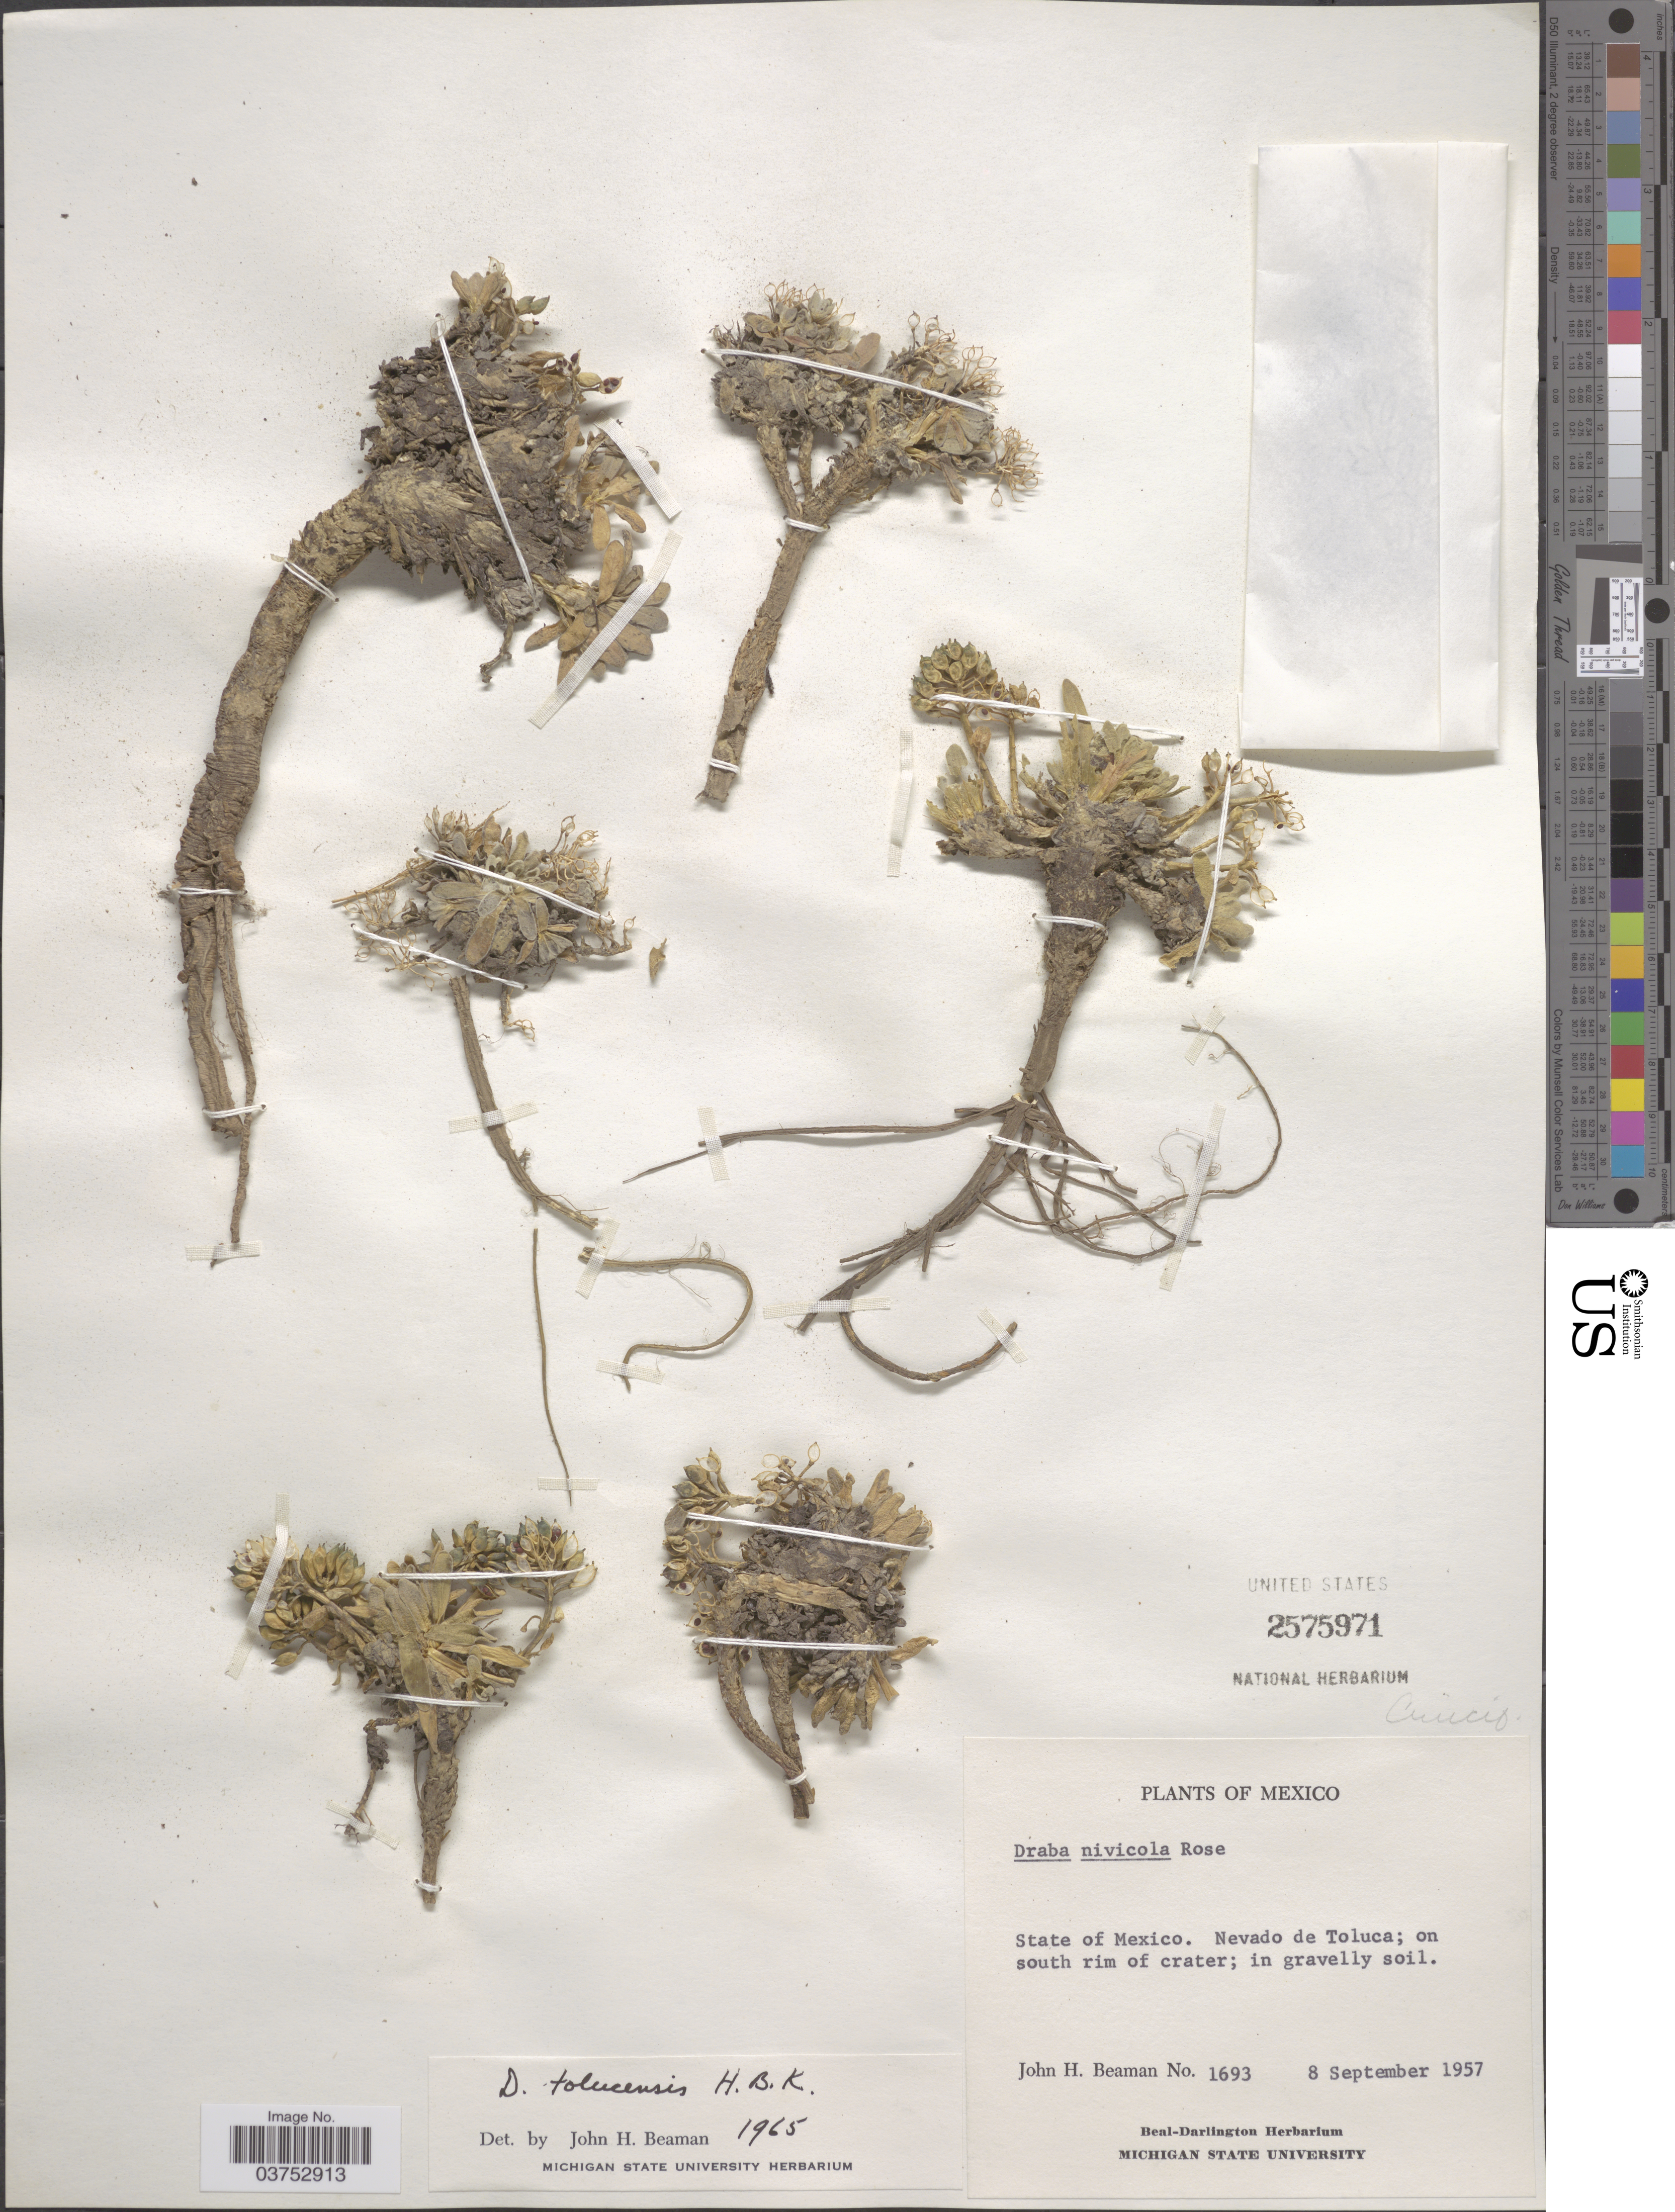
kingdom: Plantae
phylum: Tracheophyta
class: Magnoliopsida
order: Brassicales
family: Brassicaceae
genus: Draba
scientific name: Draba tolucensis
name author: (A. Gray) Kunth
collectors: J. H. Beaman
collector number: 1693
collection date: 1957-09-08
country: Mexico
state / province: México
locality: Nevado de Toluca; on south rim of crater.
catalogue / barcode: US 2575971